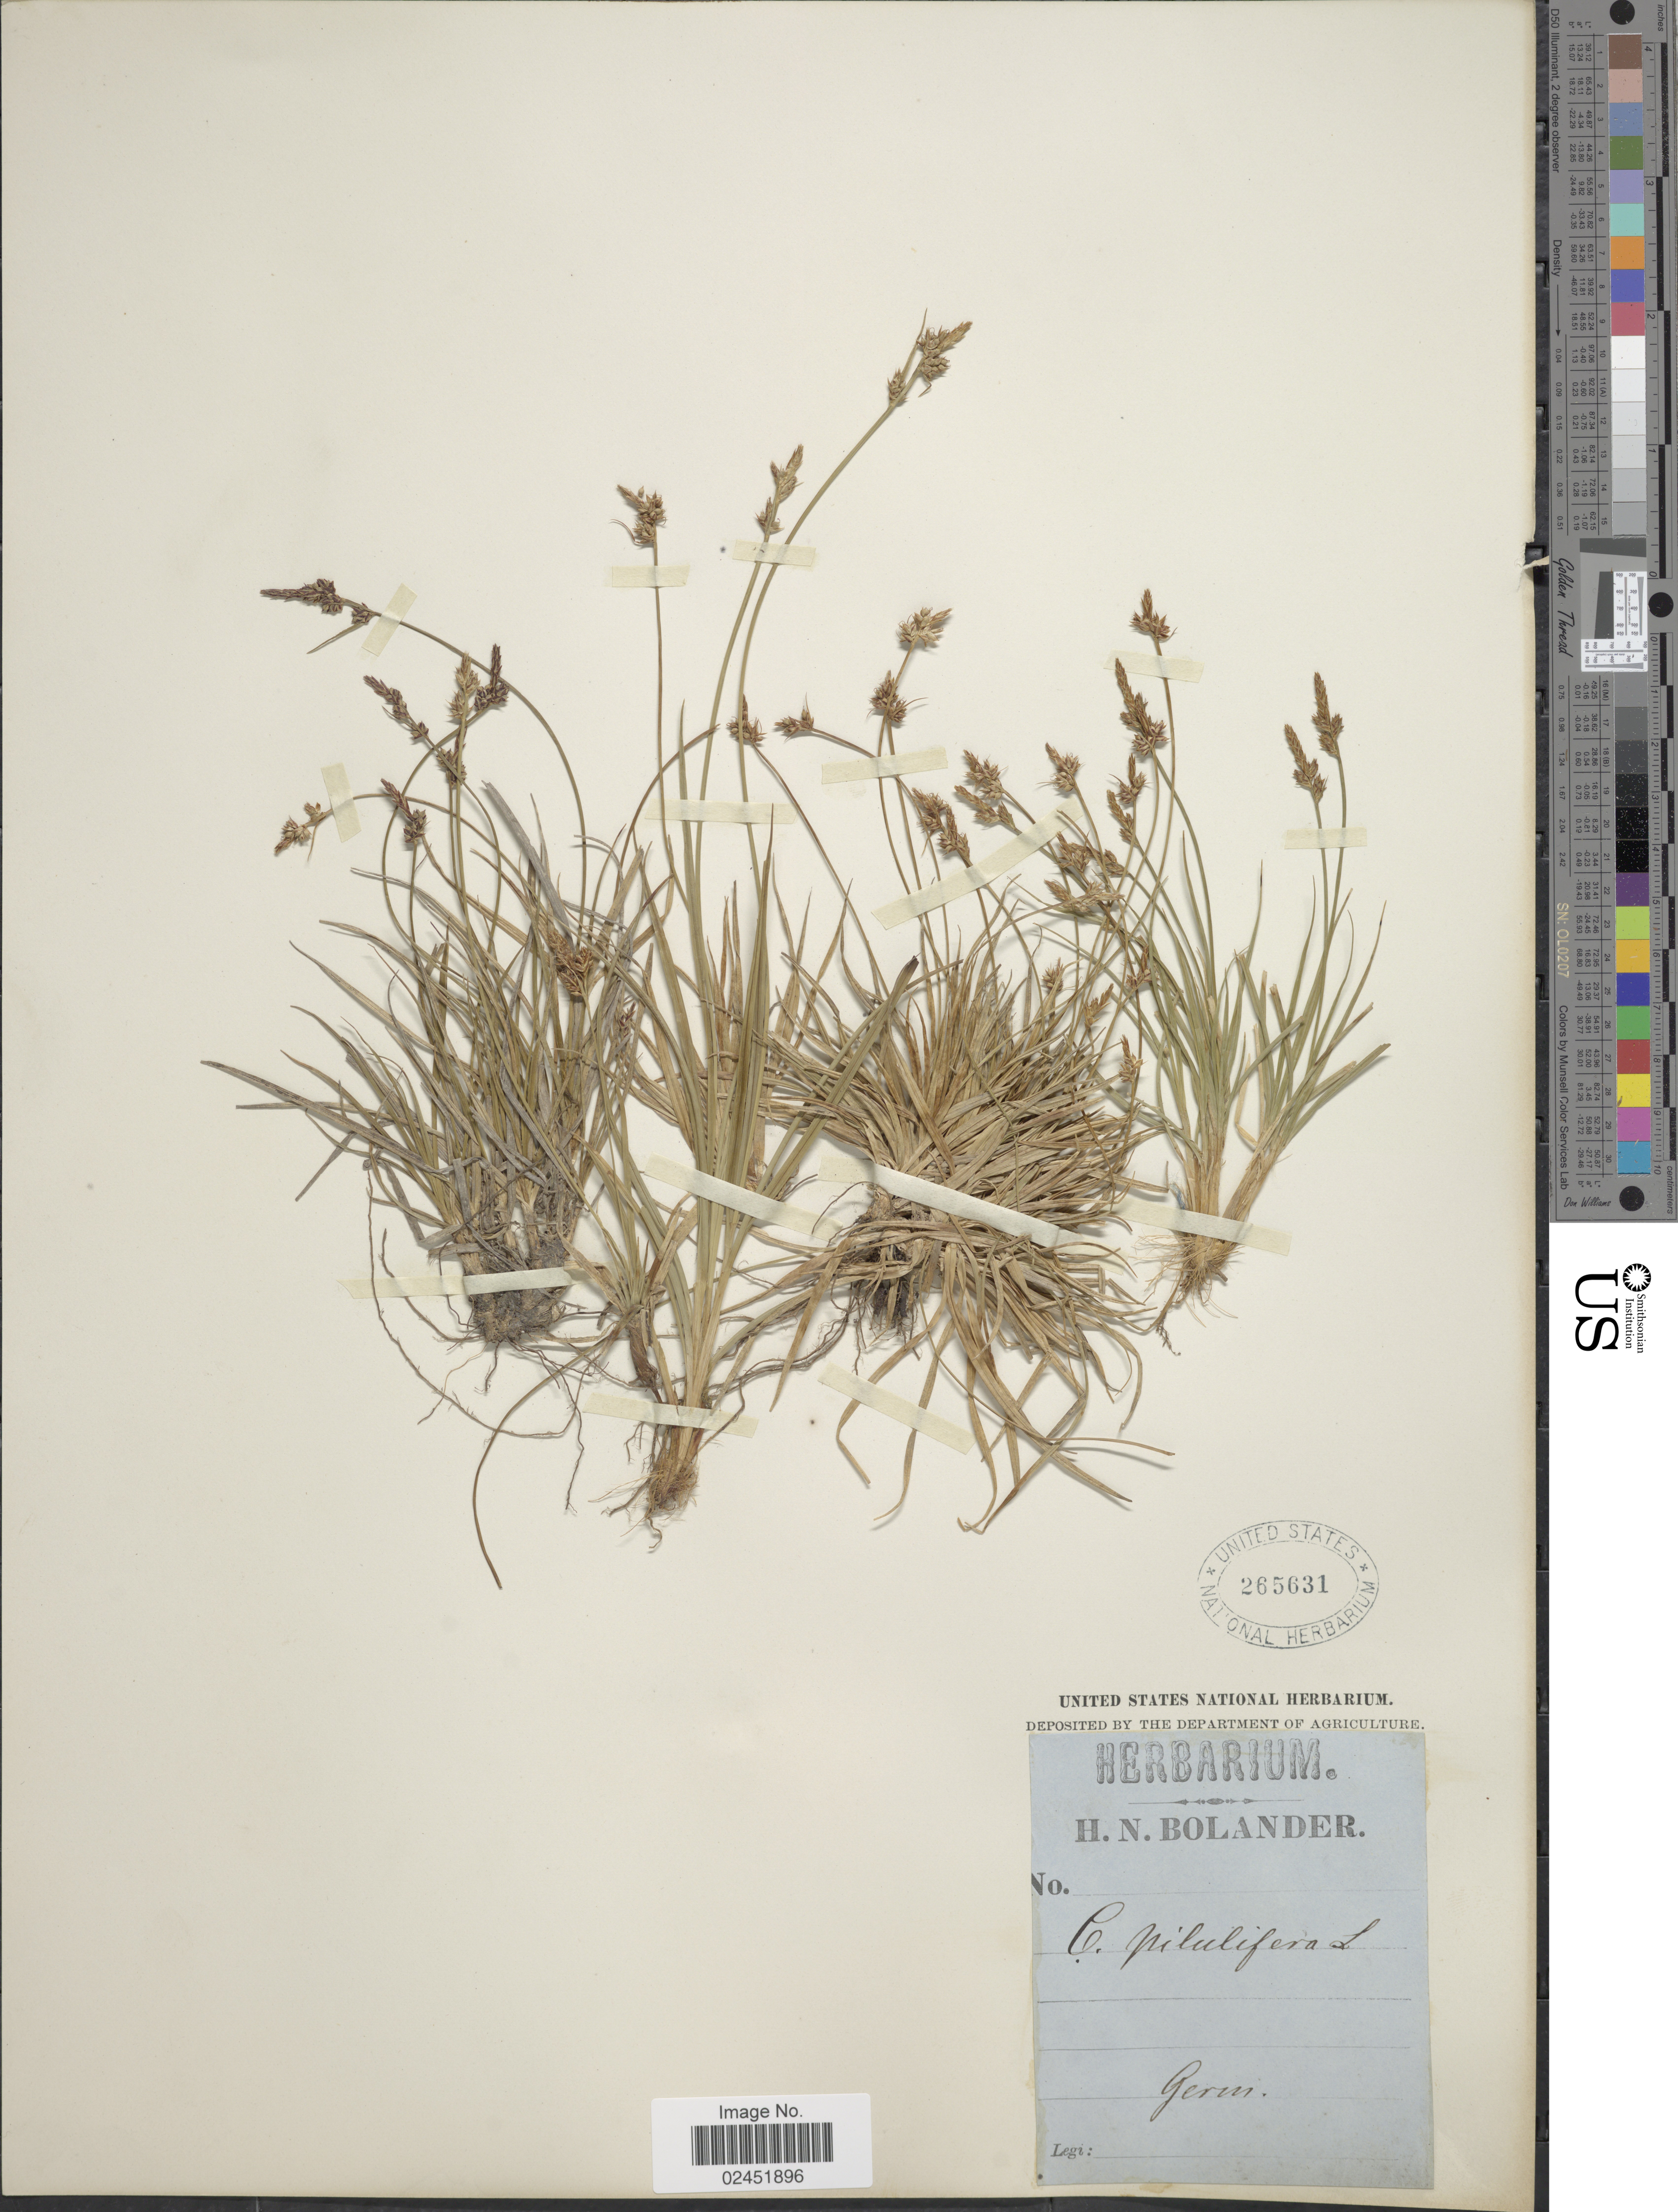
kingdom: Plantae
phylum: Tracheophyta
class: Liliopsida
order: Poales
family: Cyperaceae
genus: Carex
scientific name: Carex pilulifera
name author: L.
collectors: H. N. Bolander (herbarium)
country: Germany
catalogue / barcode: US 265631